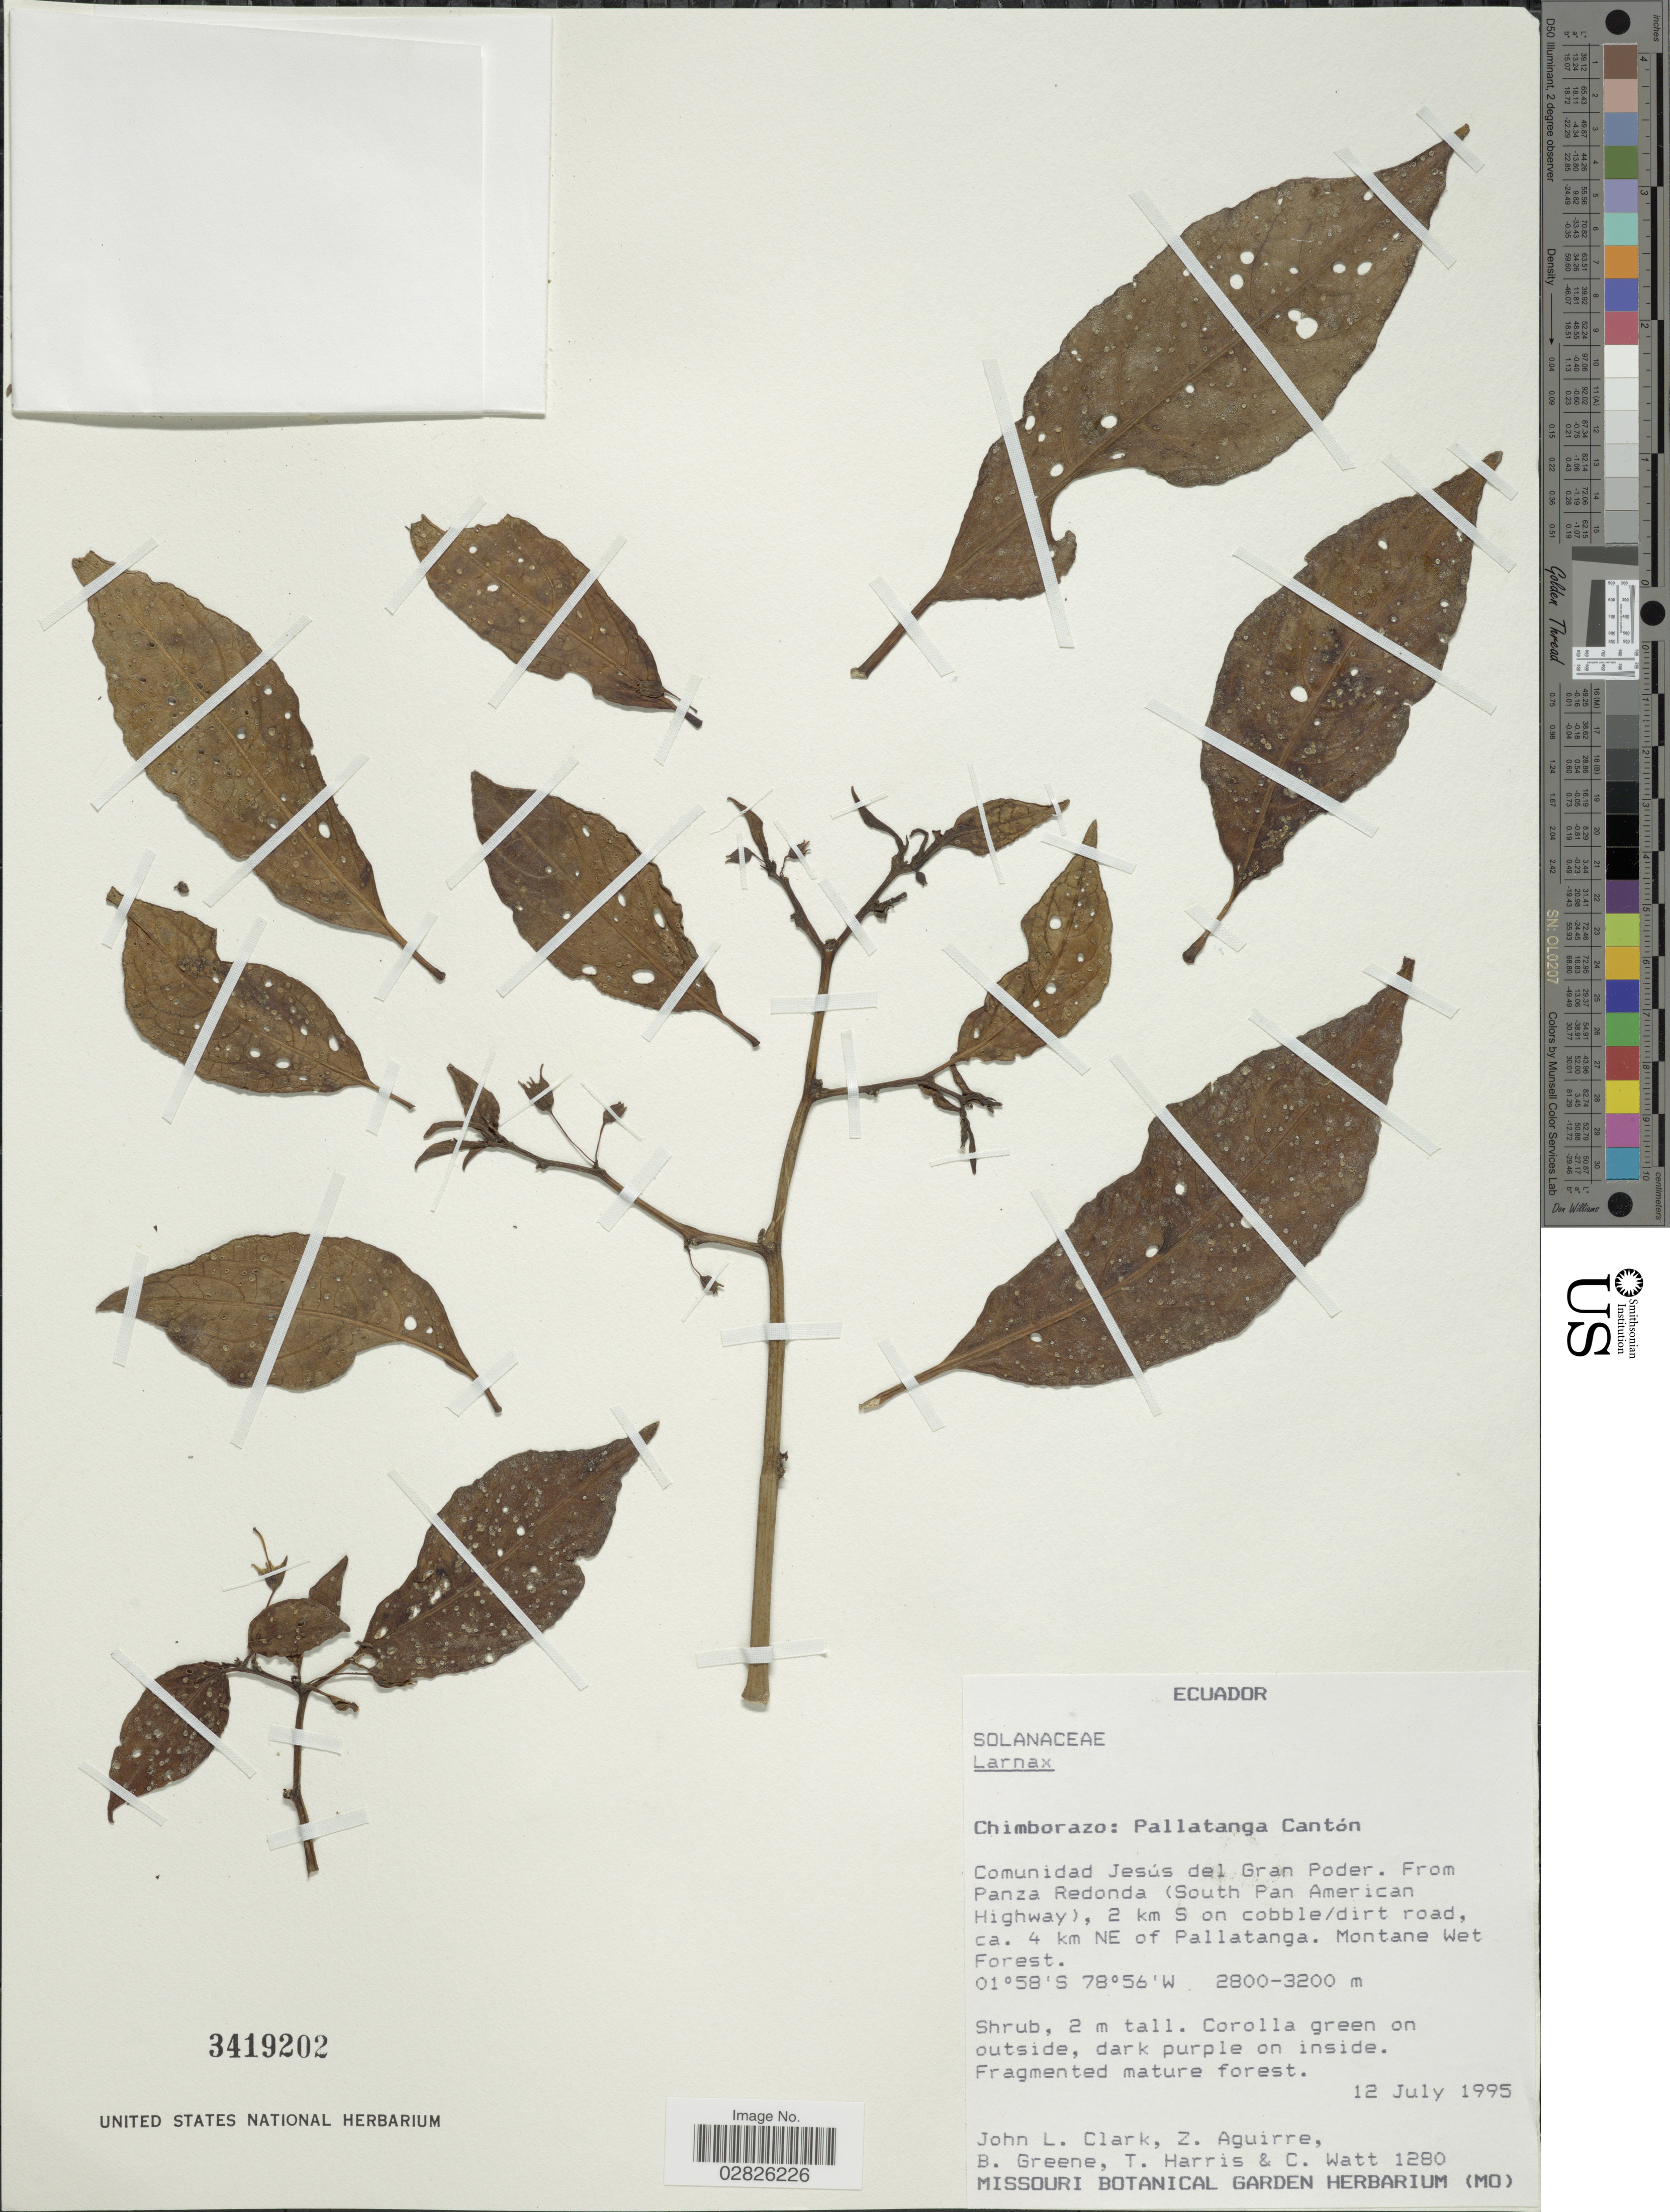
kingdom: Plantae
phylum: Tracheophyta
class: Magnoliopsida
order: Solanales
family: Solanaceae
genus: Larnax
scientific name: Larnax sp.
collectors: J. L. Clark, Z. Aguirre, B. Greene, T. Harris & C. Watt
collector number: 1280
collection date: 1995-07-12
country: Ecuador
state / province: Chimborazo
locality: Pallatanga Cantón. Comunidad Jesús del Gran Poder. From Panza Redonda (South Pan American Highway), 2 km S on cobble/dirt road, ca. 4 km NE of Pallatanga.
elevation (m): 2800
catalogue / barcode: US 3419202